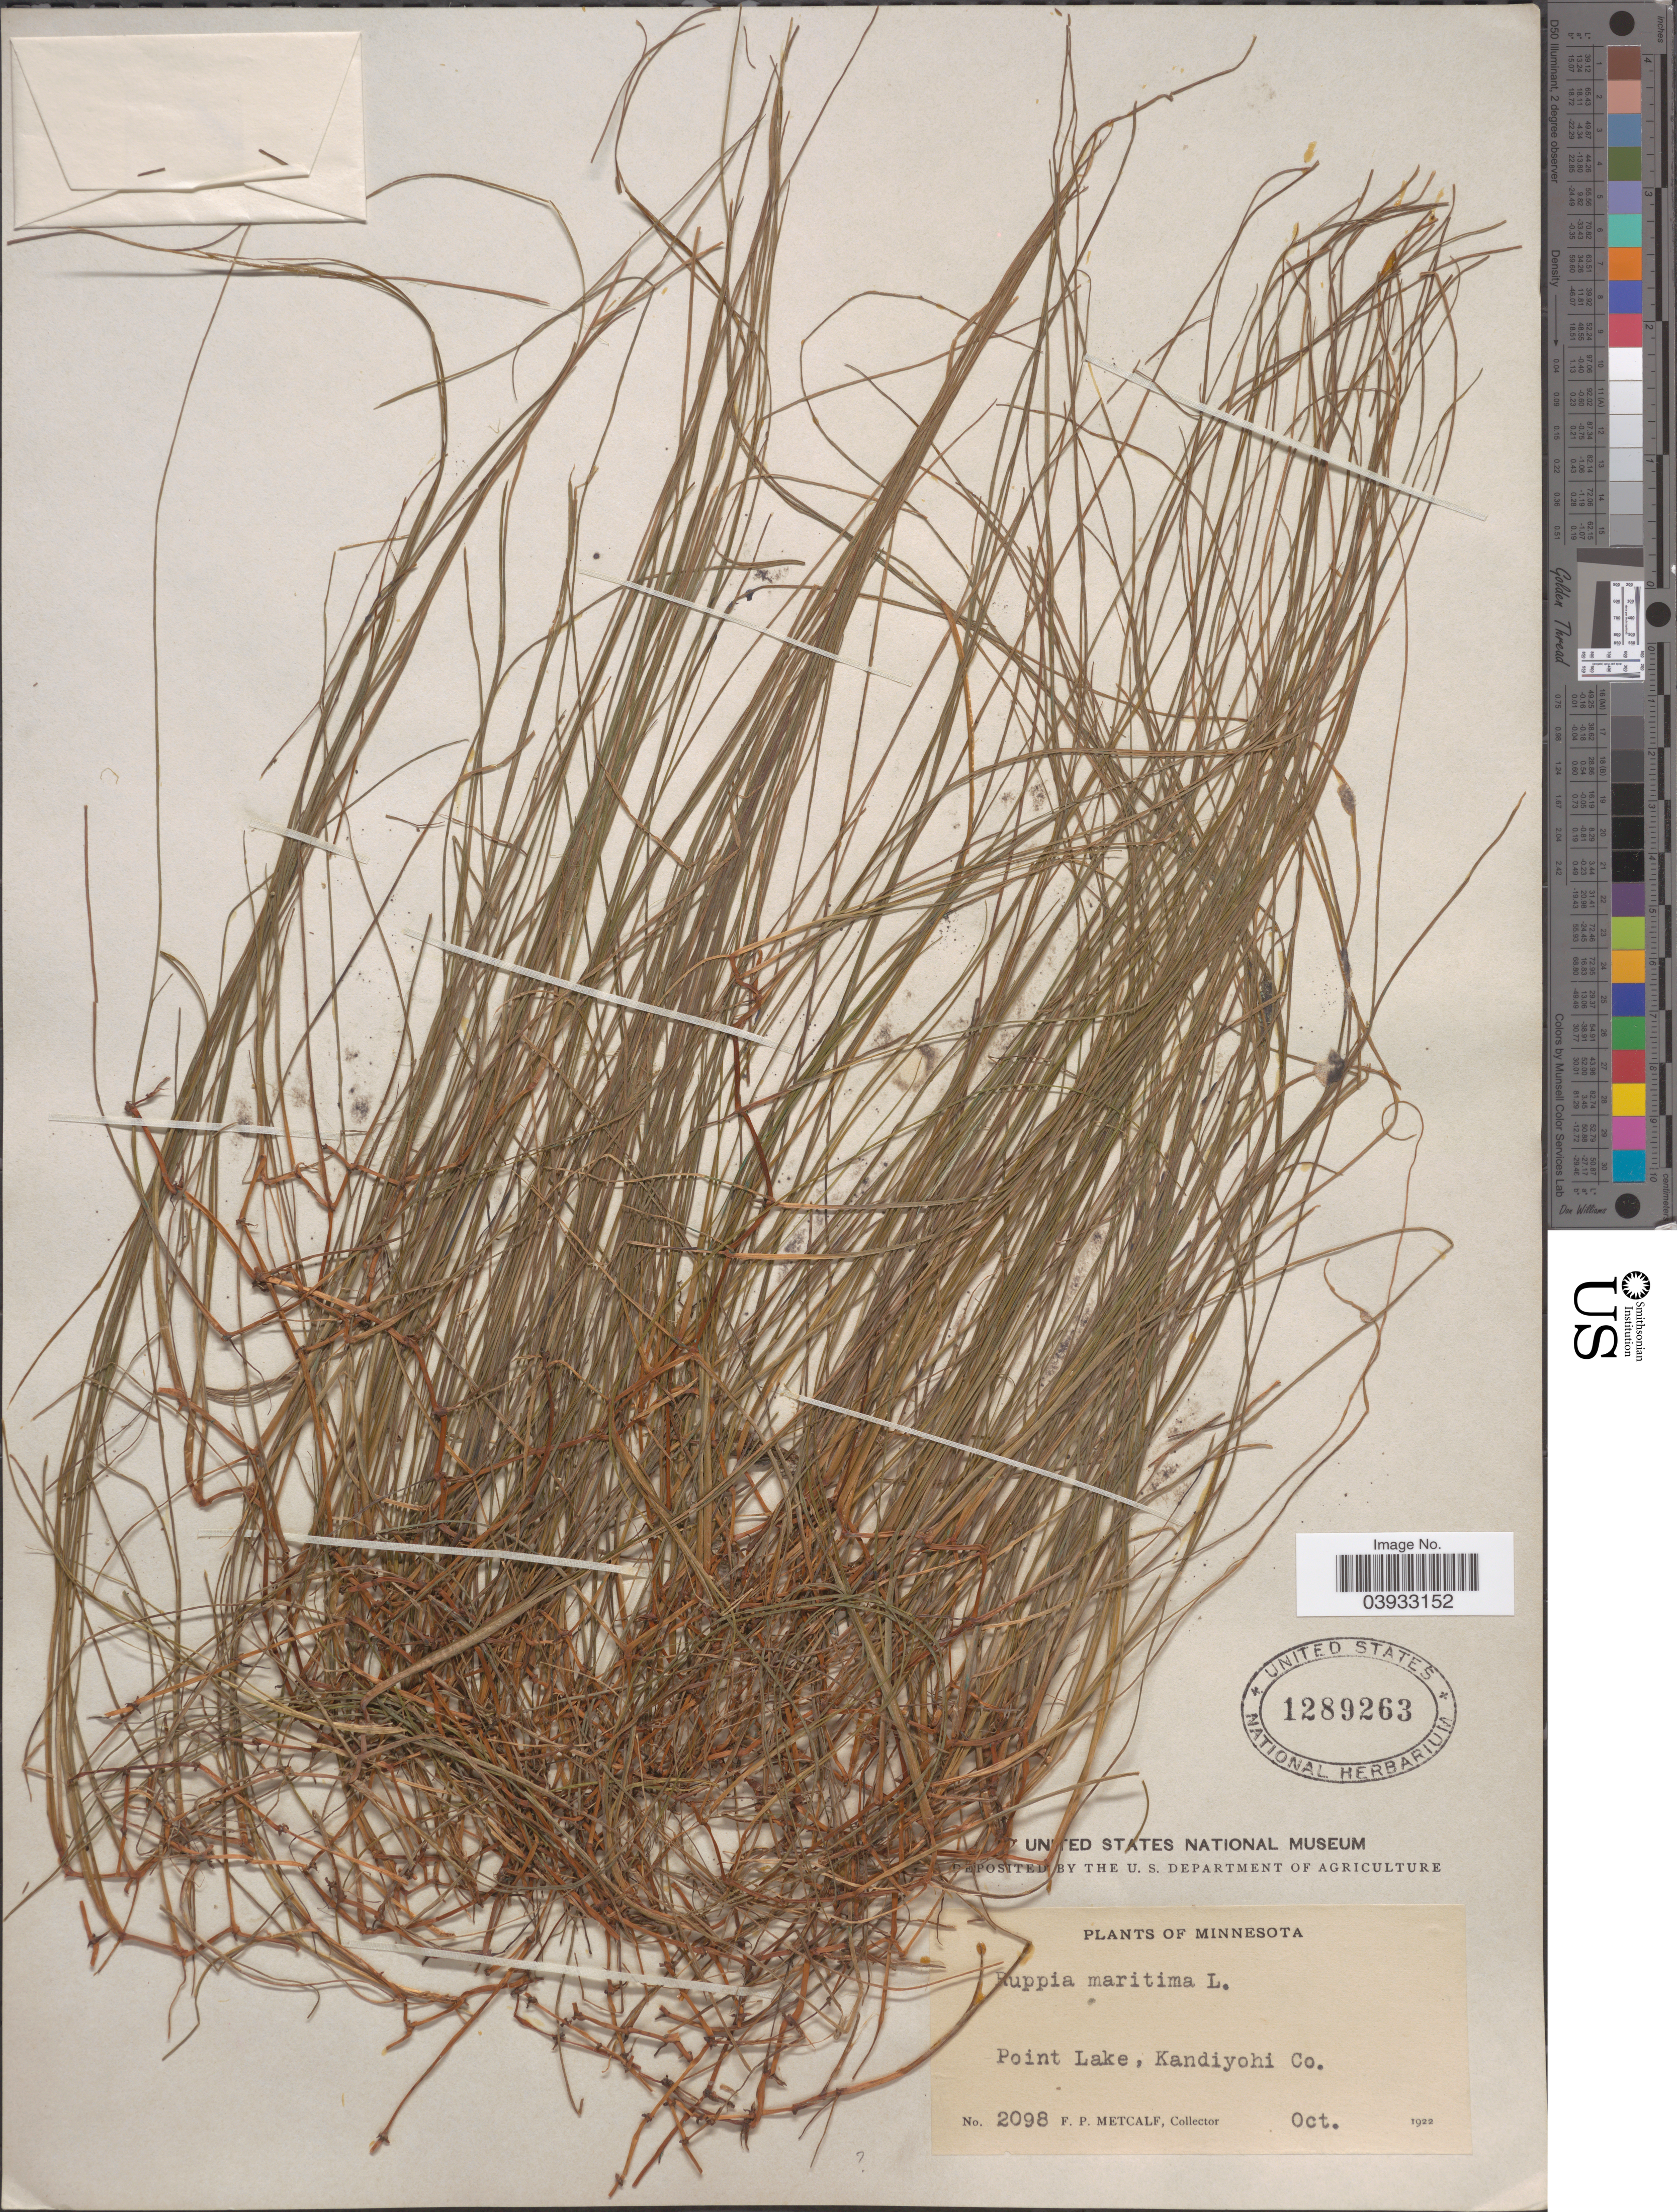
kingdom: Plantae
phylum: Tracheophyta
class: Liliopsida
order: Alismatales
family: Ruppiaceae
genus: Ruppia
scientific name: Ruppia maritima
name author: L.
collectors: F. Metcalf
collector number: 2098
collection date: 1922-10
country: United States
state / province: Minnesota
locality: Point Lake, Kandiyohi Co.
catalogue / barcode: US 1289263